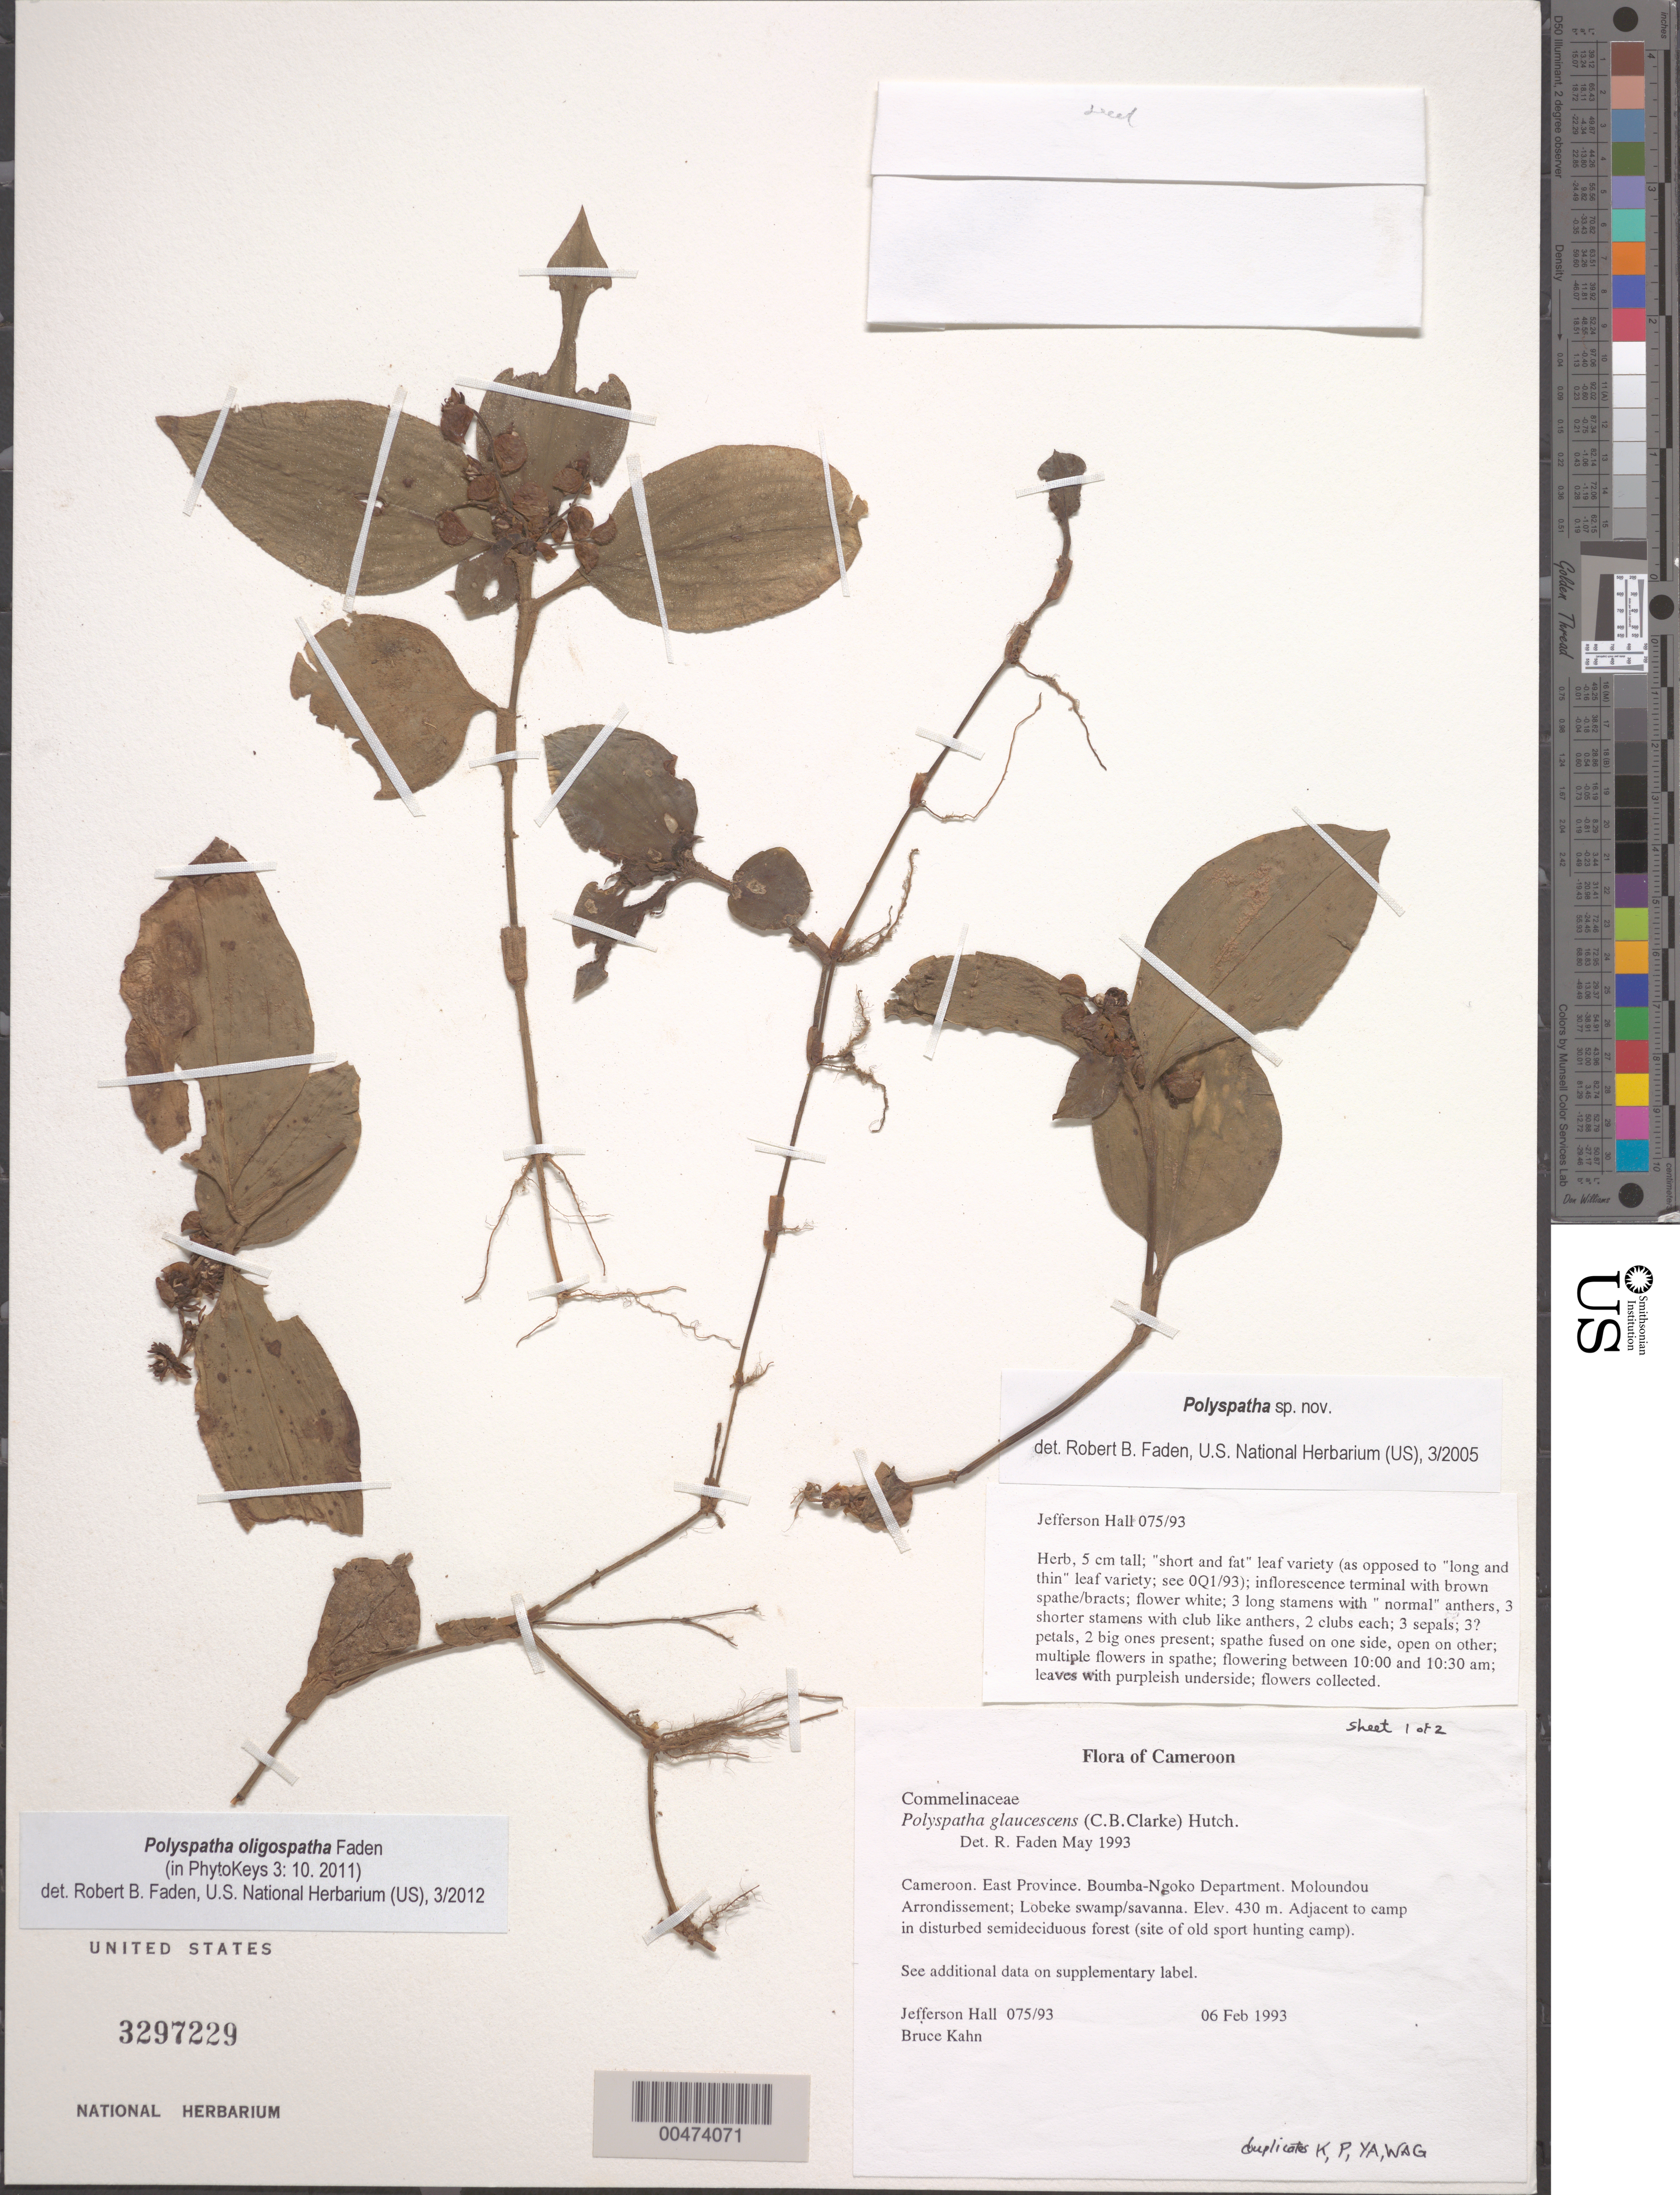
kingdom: Plantae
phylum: Tracheophyta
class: Liliopsida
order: Commelinales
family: Commelinaceae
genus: Polyspatha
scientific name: Polyspatha oligospatha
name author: Faden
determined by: Faden, Robert B., (US), Smithsonian Institution - National Museum of Natural History (UNITED STATES)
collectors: J. Hall & B. Kahn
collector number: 075/93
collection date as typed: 06 Feb 1993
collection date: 1993-02-06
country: Cameroon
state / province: Est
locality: Boumba-ngoko, moloundou arrondissement, lobeke swamp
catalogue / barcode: US 3297229